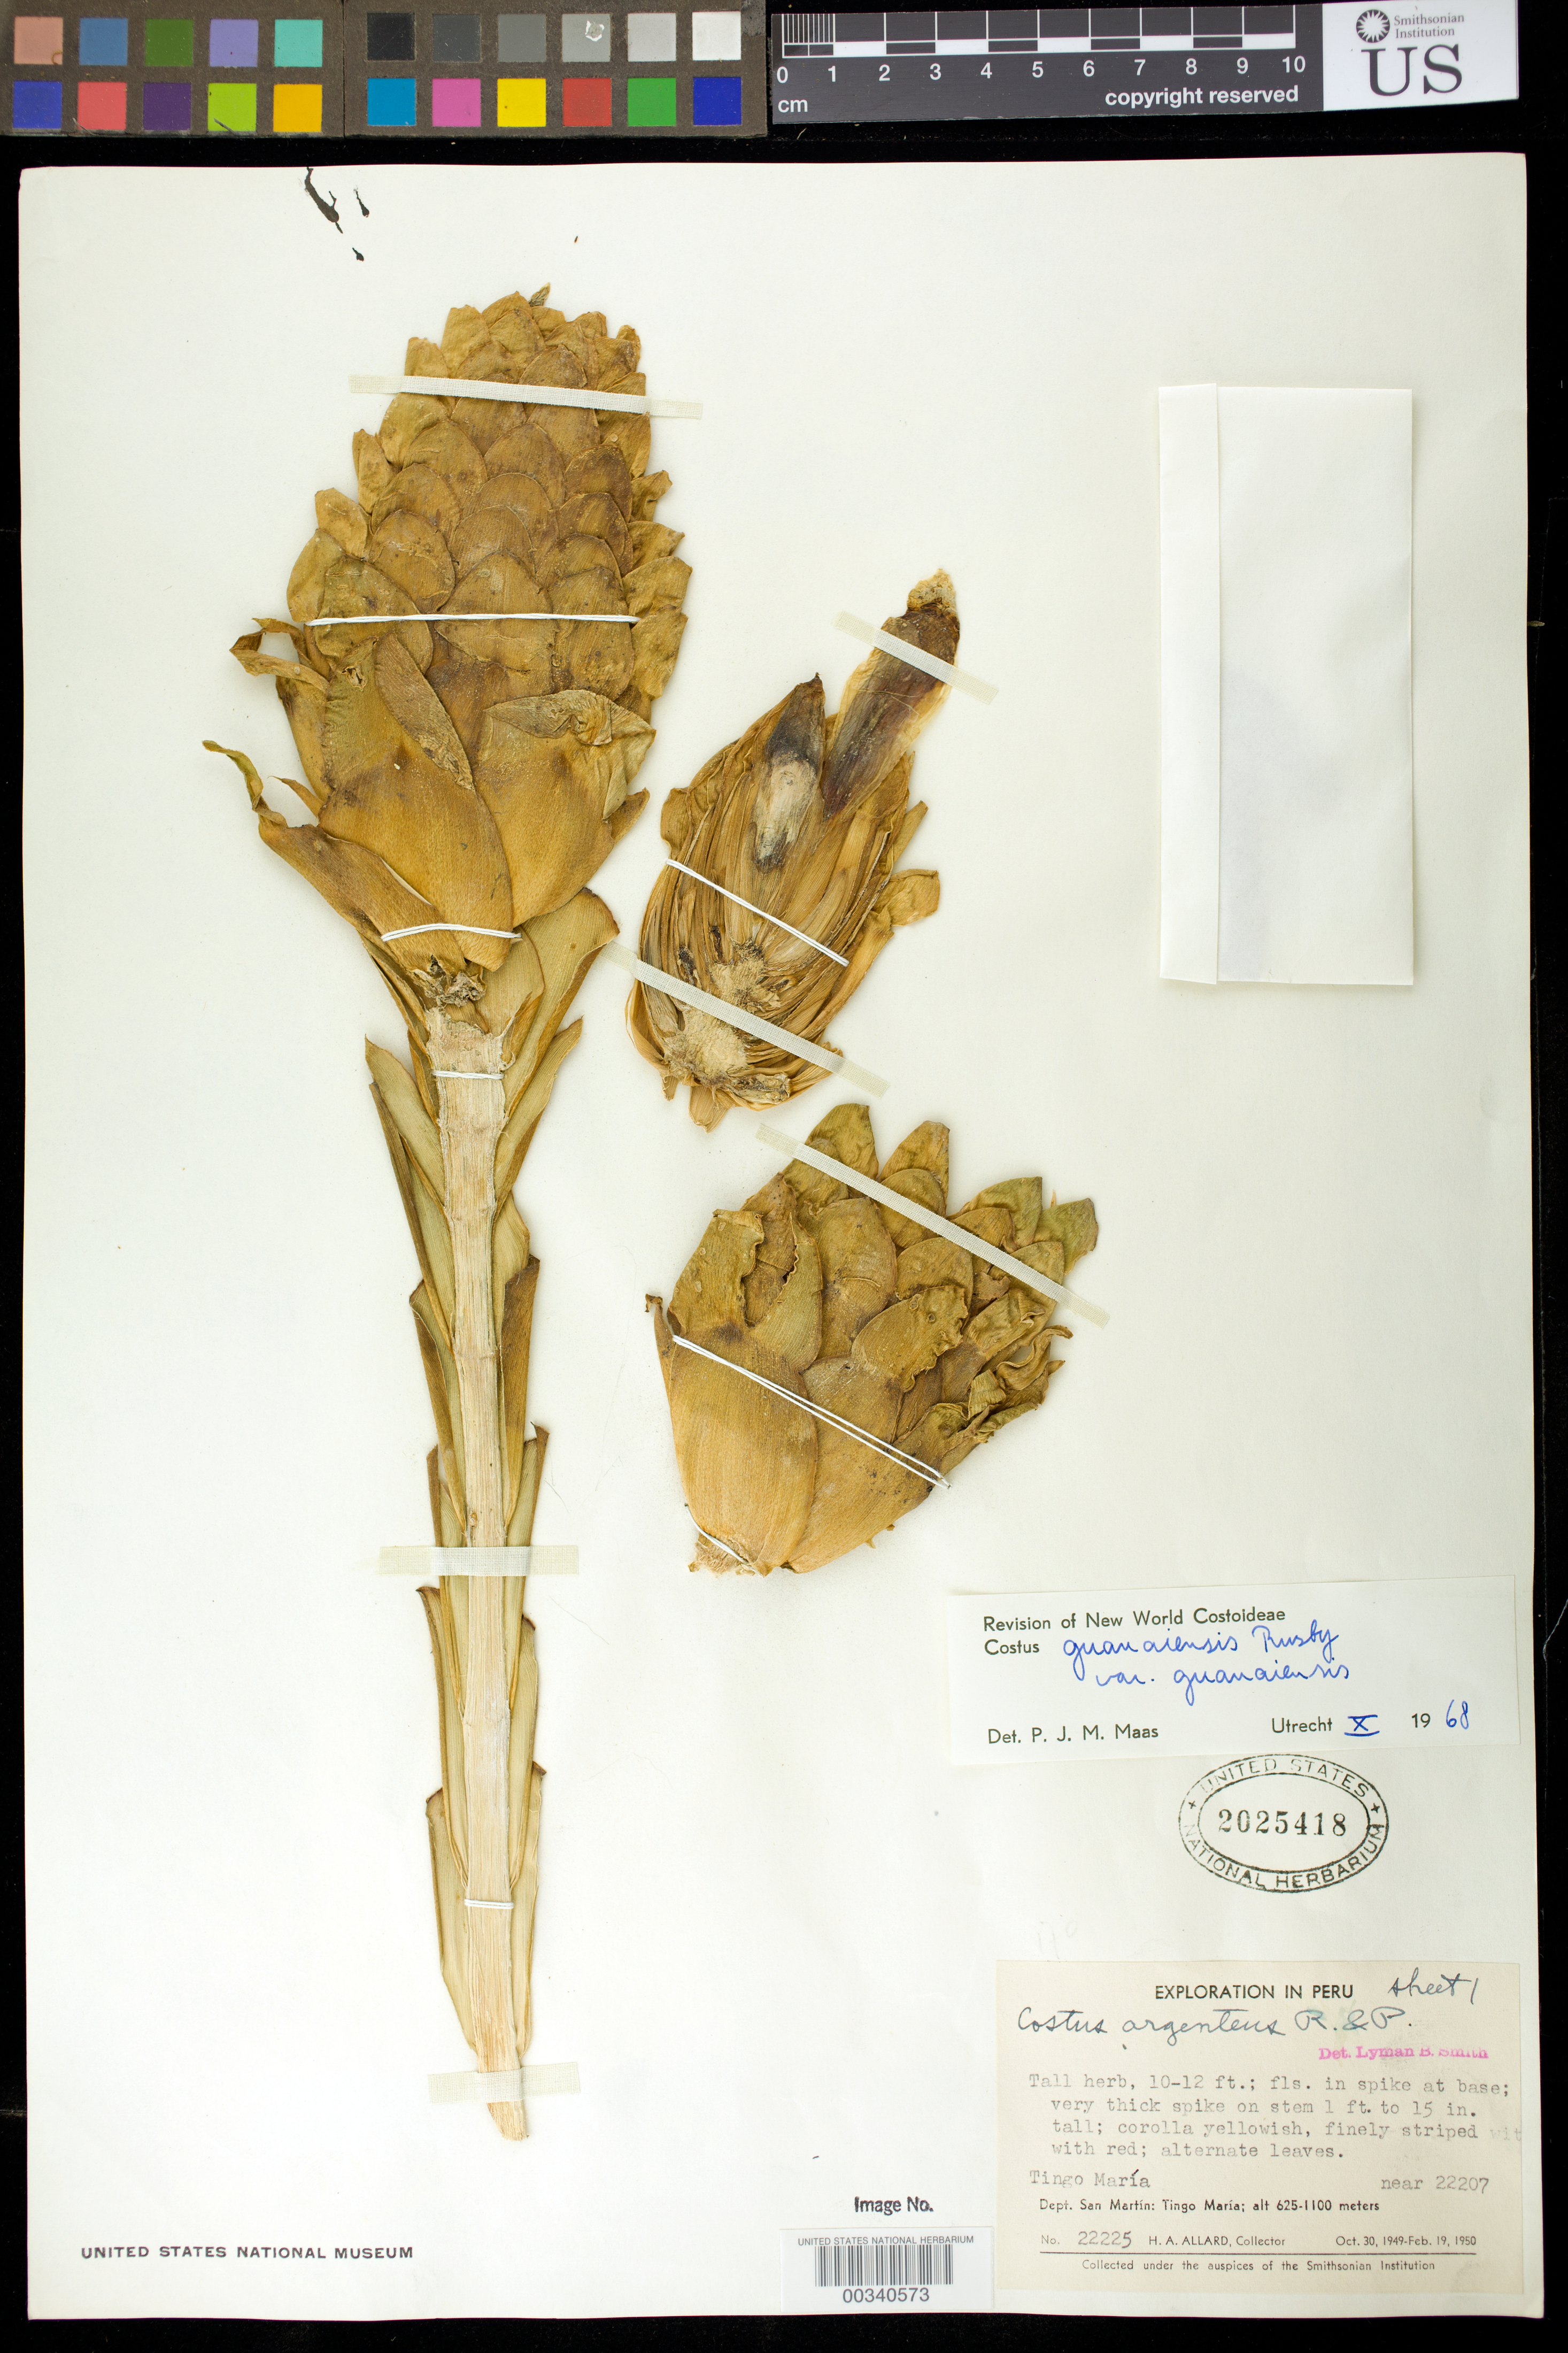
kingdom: Plantae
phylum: Tracheophyta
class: Liliopsida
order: Zingiberales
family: Costaceae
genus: Costus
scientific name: Costus guanaiensis var. guanaiensis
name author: Rusby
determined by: Maas, Paul J. M.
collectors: H. A. Allard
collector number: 22225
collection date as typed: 30 Oct 1949 to 19 Feb 1950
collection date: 1949-10-30/1950-02-19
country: Peru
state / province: San Martín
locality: Tingo maria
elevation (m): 625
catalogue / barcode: US 2025418